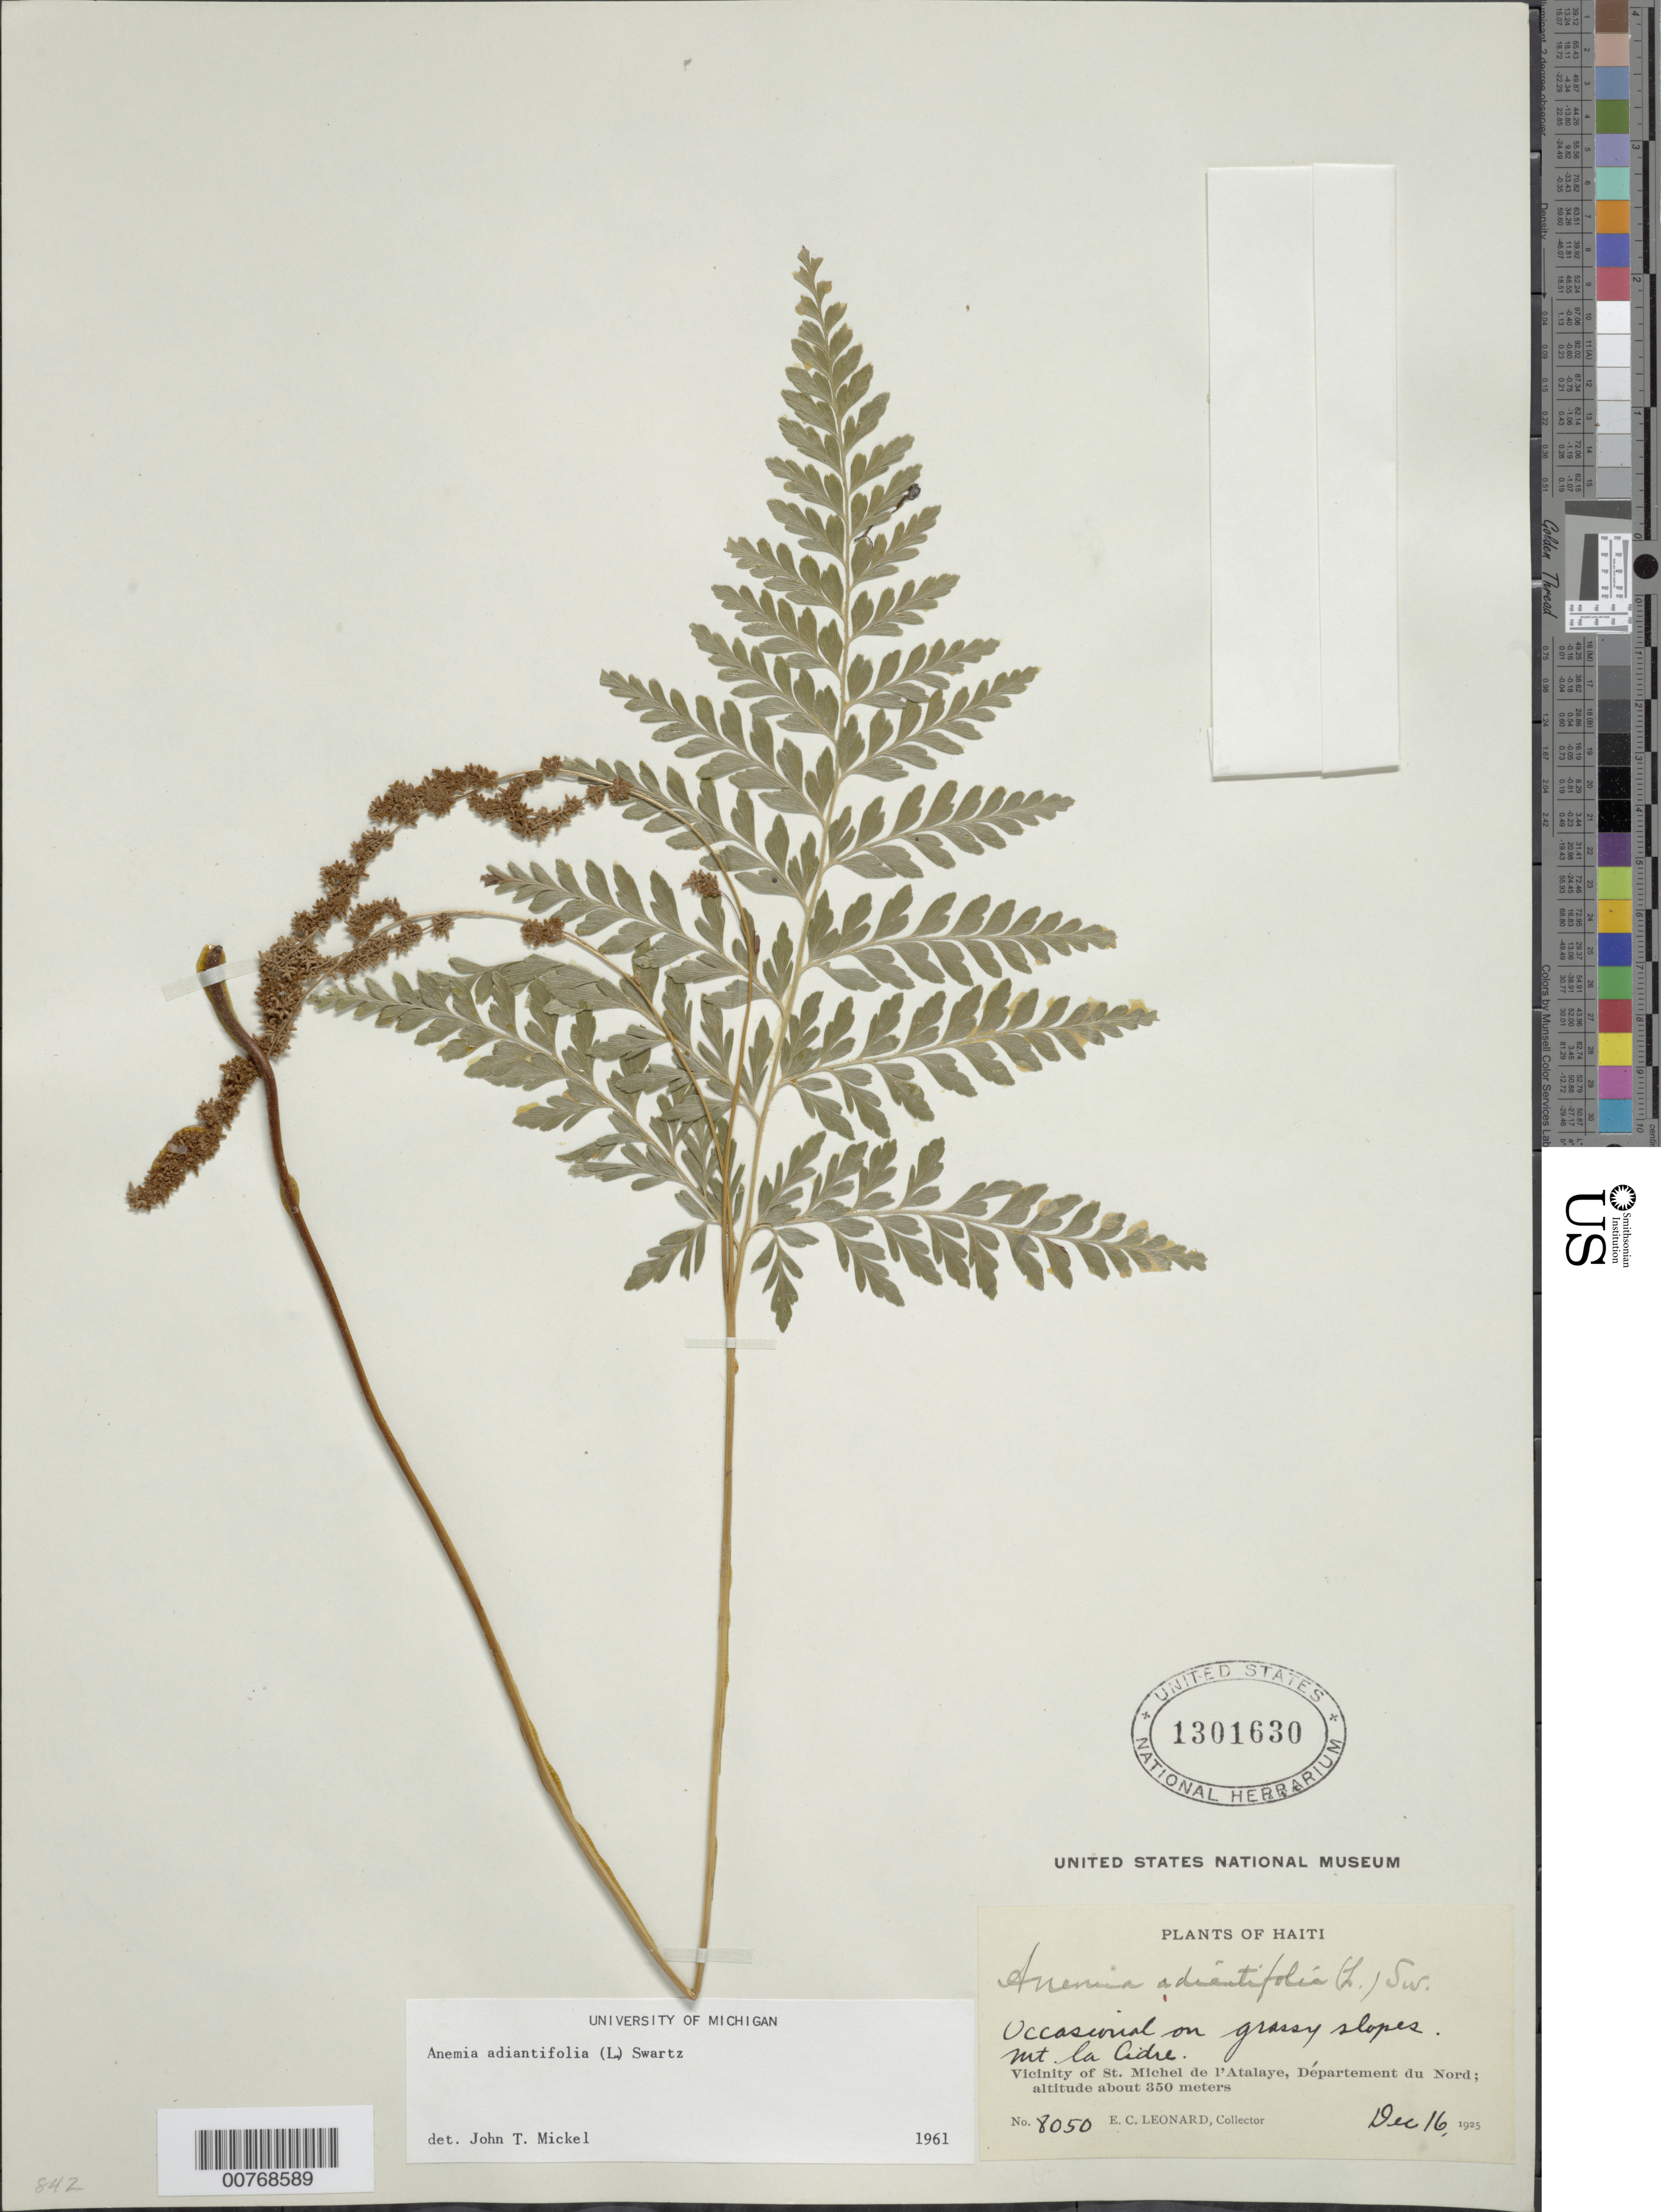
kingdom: Plantae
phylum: Tracheophyta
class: Polypodiopsida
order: Schizaeales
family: Anemiaceae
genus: Anemia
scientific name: Anemia adiantifolia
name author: (L.) Sw.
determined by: Mickel, J. T., (NY), New York Botanical Garden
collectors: E. C. Leonard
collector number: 8050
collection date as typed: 16 Dec 1925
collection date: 1925-12-16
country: Haiti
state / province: Nord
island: Hispaniola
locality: Vicinity of St. Michel de l'Atalaye, Departement du Nord, Mt. La Cidre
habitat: Occasional on grassy slopes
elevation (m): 350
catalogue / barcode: US 1301630